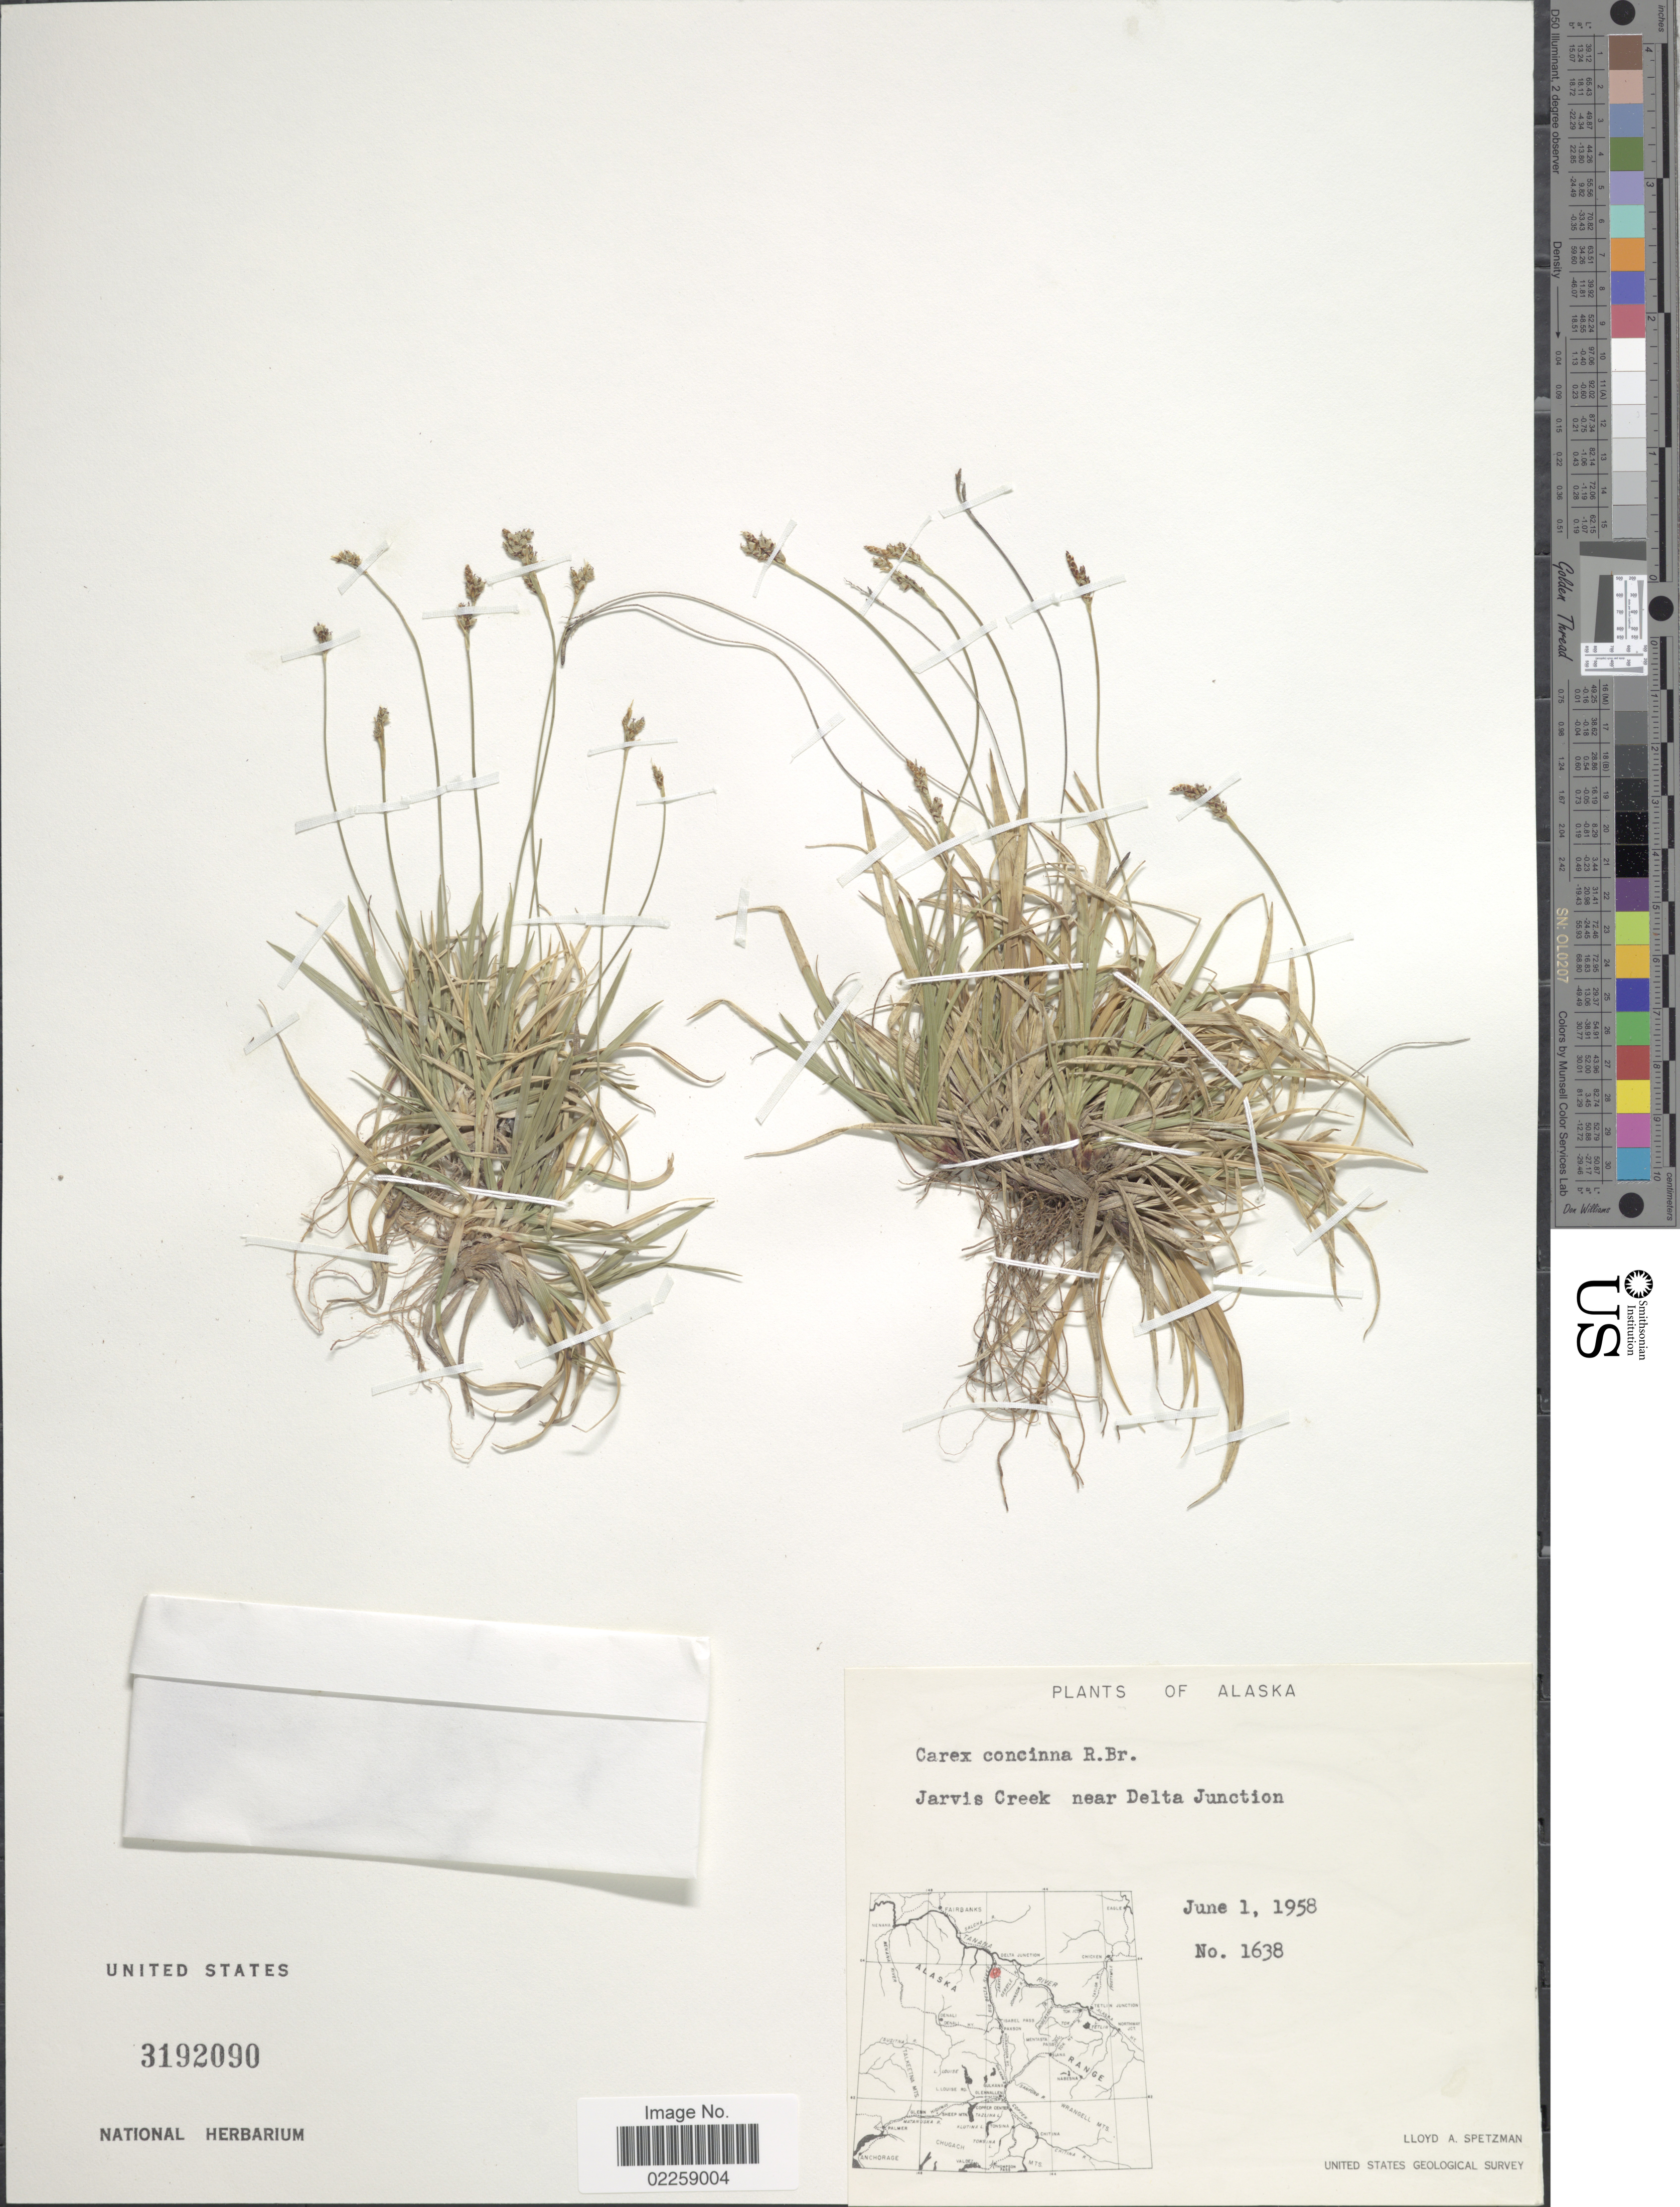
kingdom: Plantae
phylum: Tracheophyta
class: Liliopsida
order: Poales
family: Cyperaceae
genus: Carex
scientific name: Carex concinna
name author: R. Br.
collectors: L. Spetzman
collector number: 1638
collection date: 1958-06-01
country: United States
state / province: Alaska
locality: Jarvis Creek near Delta Junction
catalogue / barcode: US 3192090